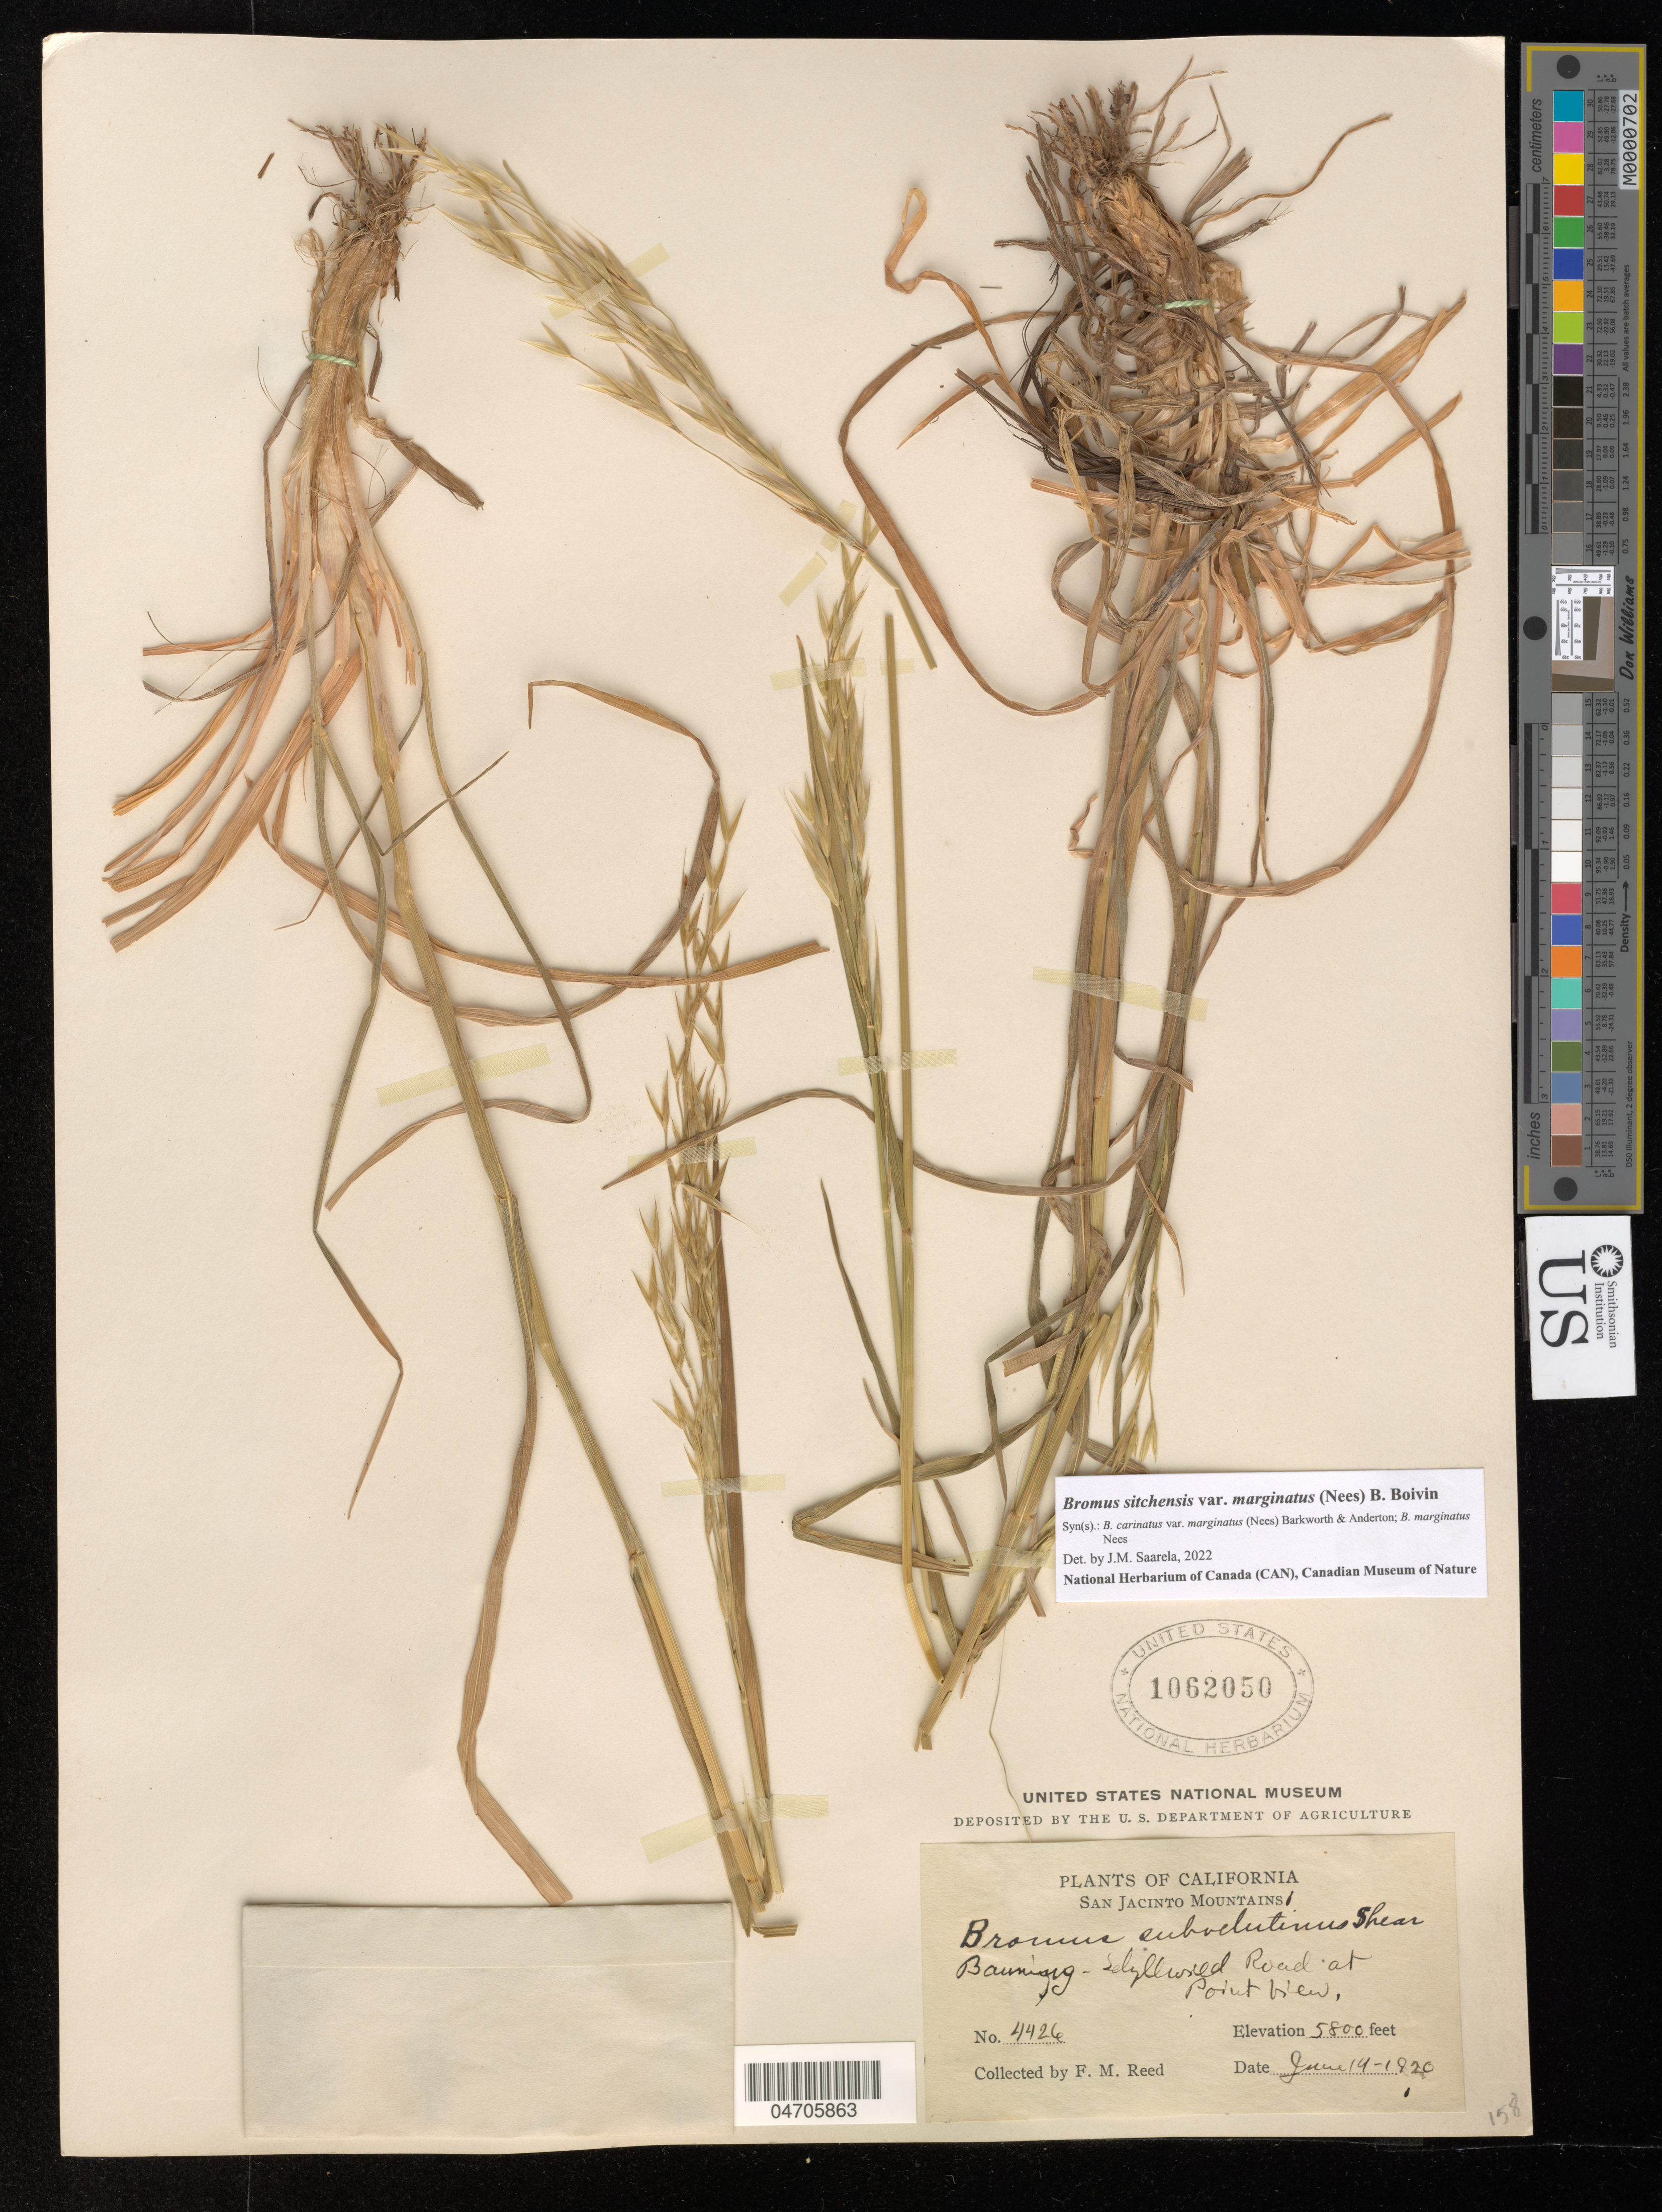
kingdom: Plantae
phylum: Tracheophyta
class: Liliopsida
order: Poales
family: Poaceae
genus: Bromus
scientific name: Bromus sitchensis var. polyanthus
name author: (Scribn. ex Shear) R.E. Brainerd & Otting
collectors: F. Reed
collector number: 4426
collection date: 1920-06-14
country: United States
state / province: California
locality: San Jacinto Mountains. Banning - Idyllwild Road at Point View.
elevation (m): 1768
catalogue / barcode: US 1062050